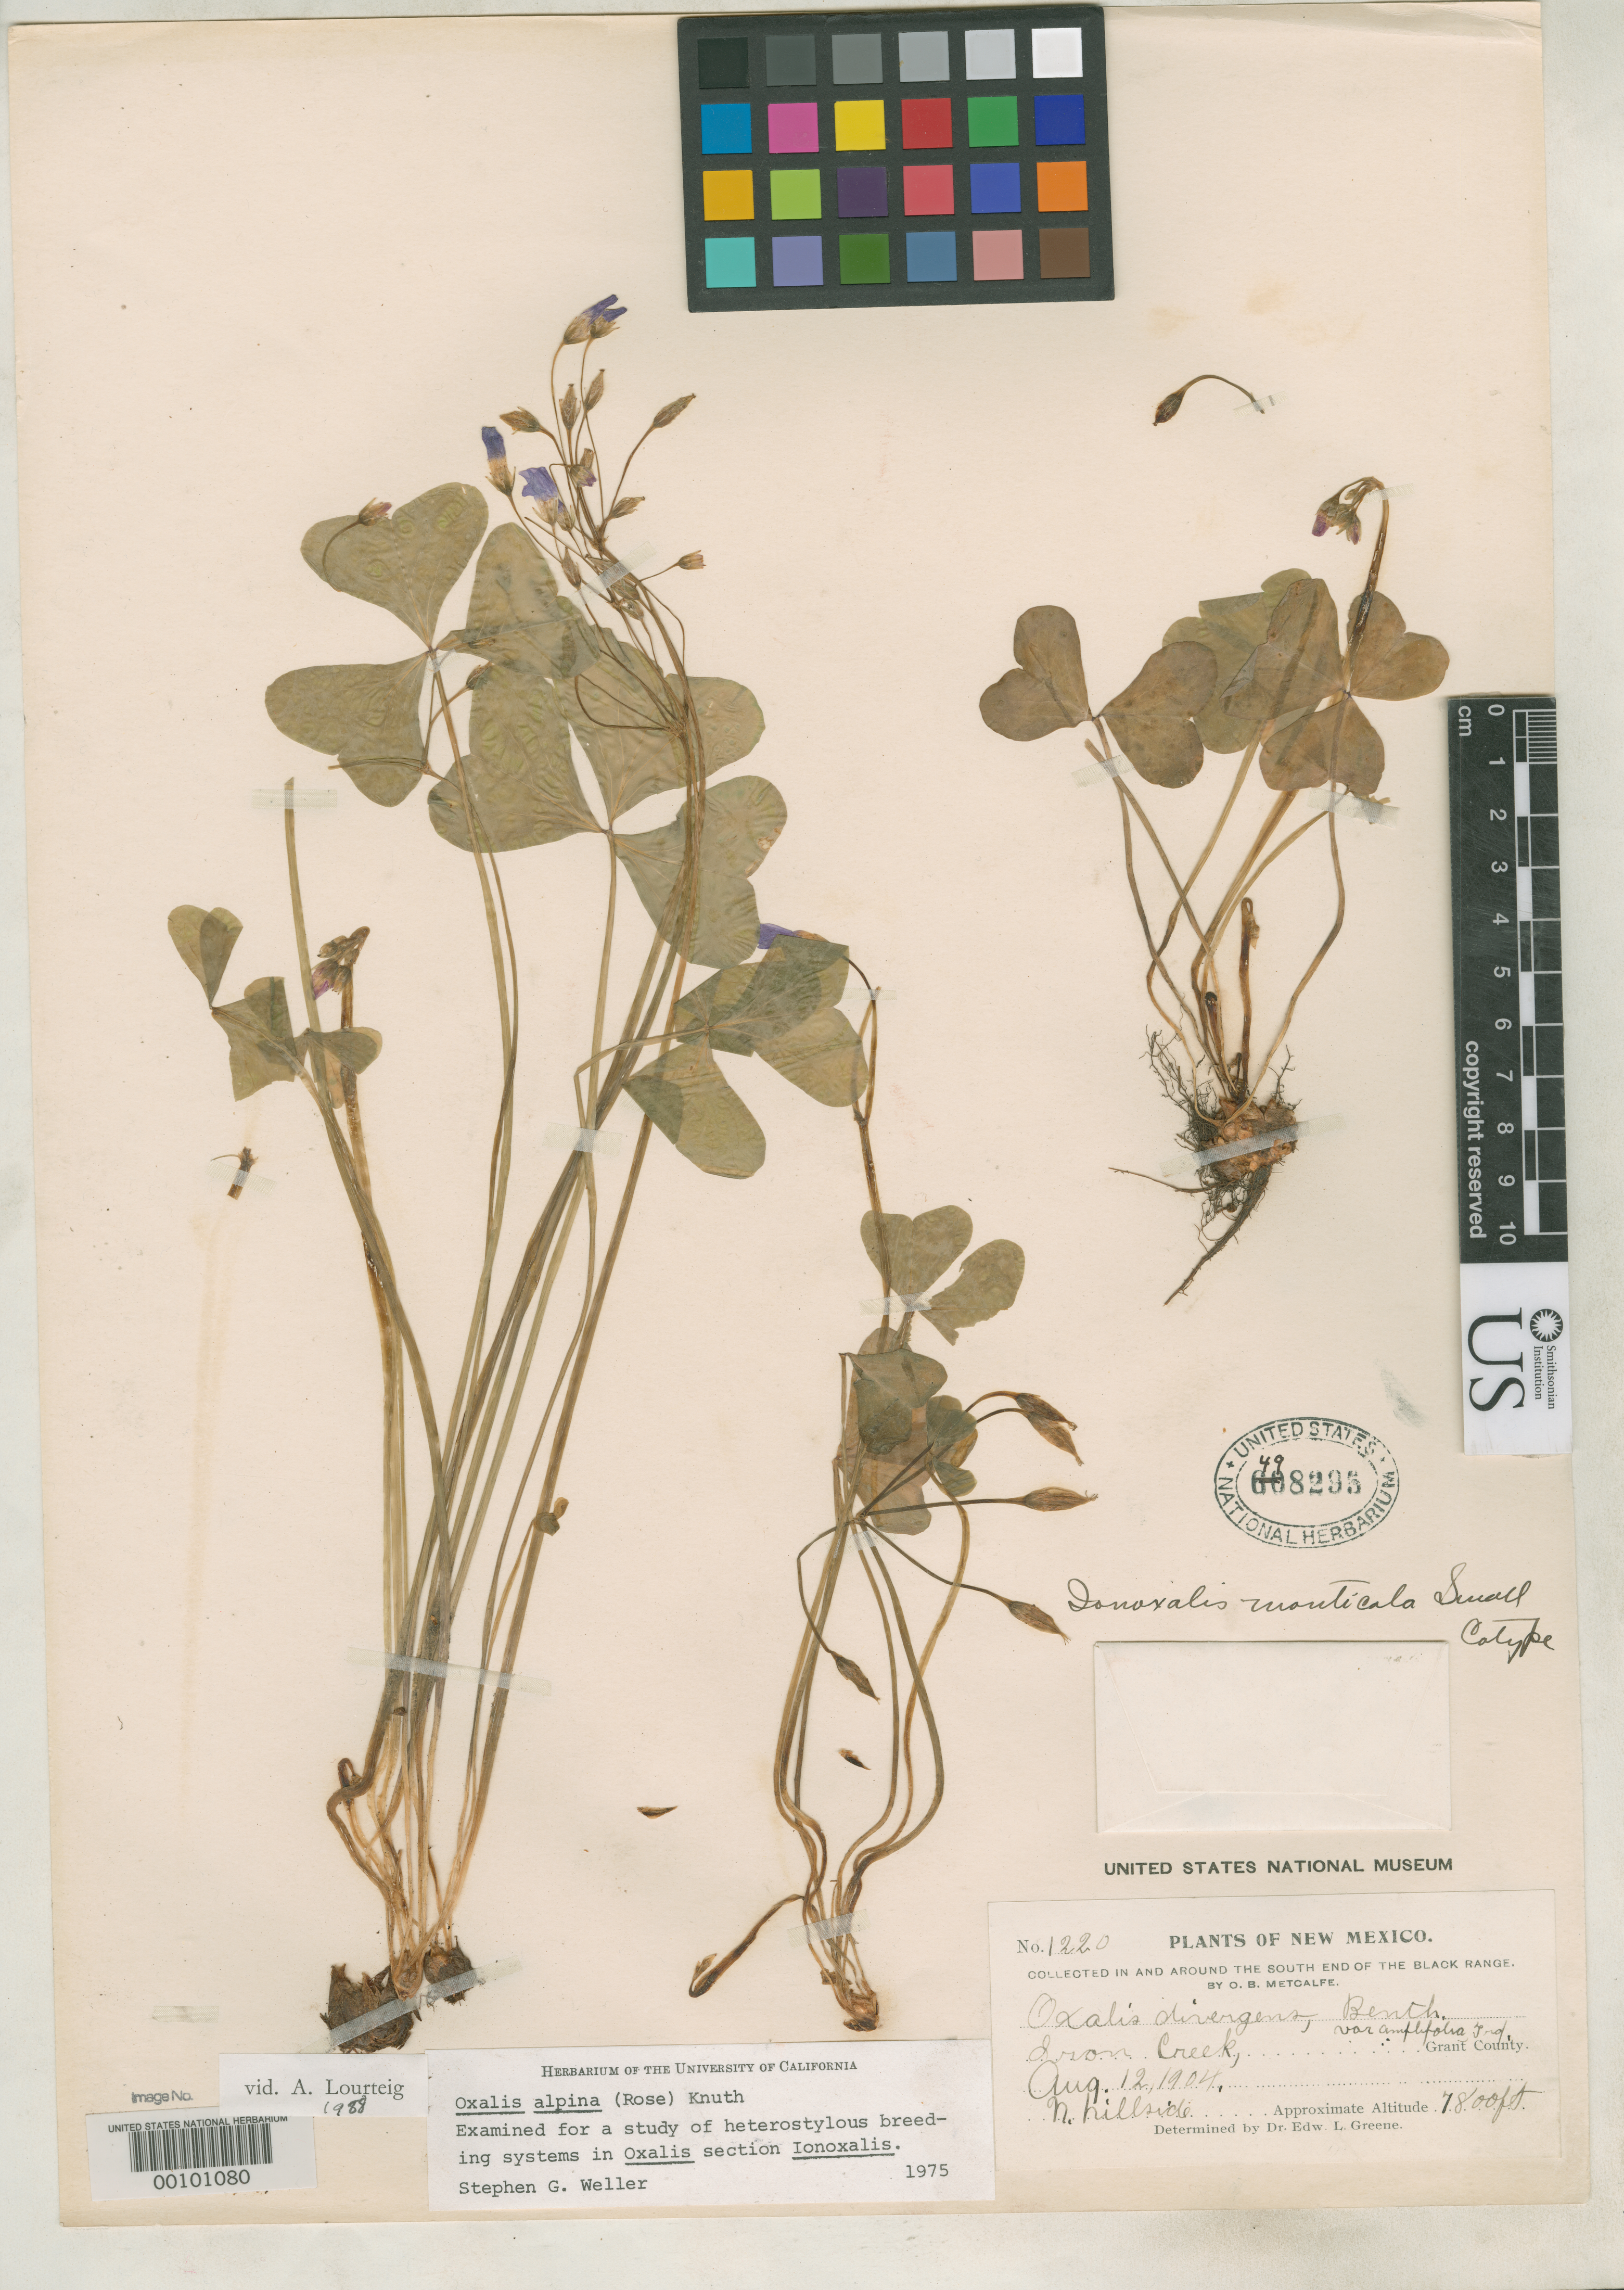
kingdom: Plantae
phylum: Tracheophyta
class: Magnoliopsida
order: Oxalidales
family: Oxalidaceae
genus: Ionoxalis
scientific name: Ionoxalis monticola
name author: Small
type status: Isotype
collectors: O. B. Metcalfe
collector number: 1220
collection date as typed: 12 Aug 1904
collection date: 1904-08-12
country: United States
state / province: New Mexico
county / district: Grant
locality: Iron Creek.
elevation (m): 2377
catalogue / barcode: US 498295